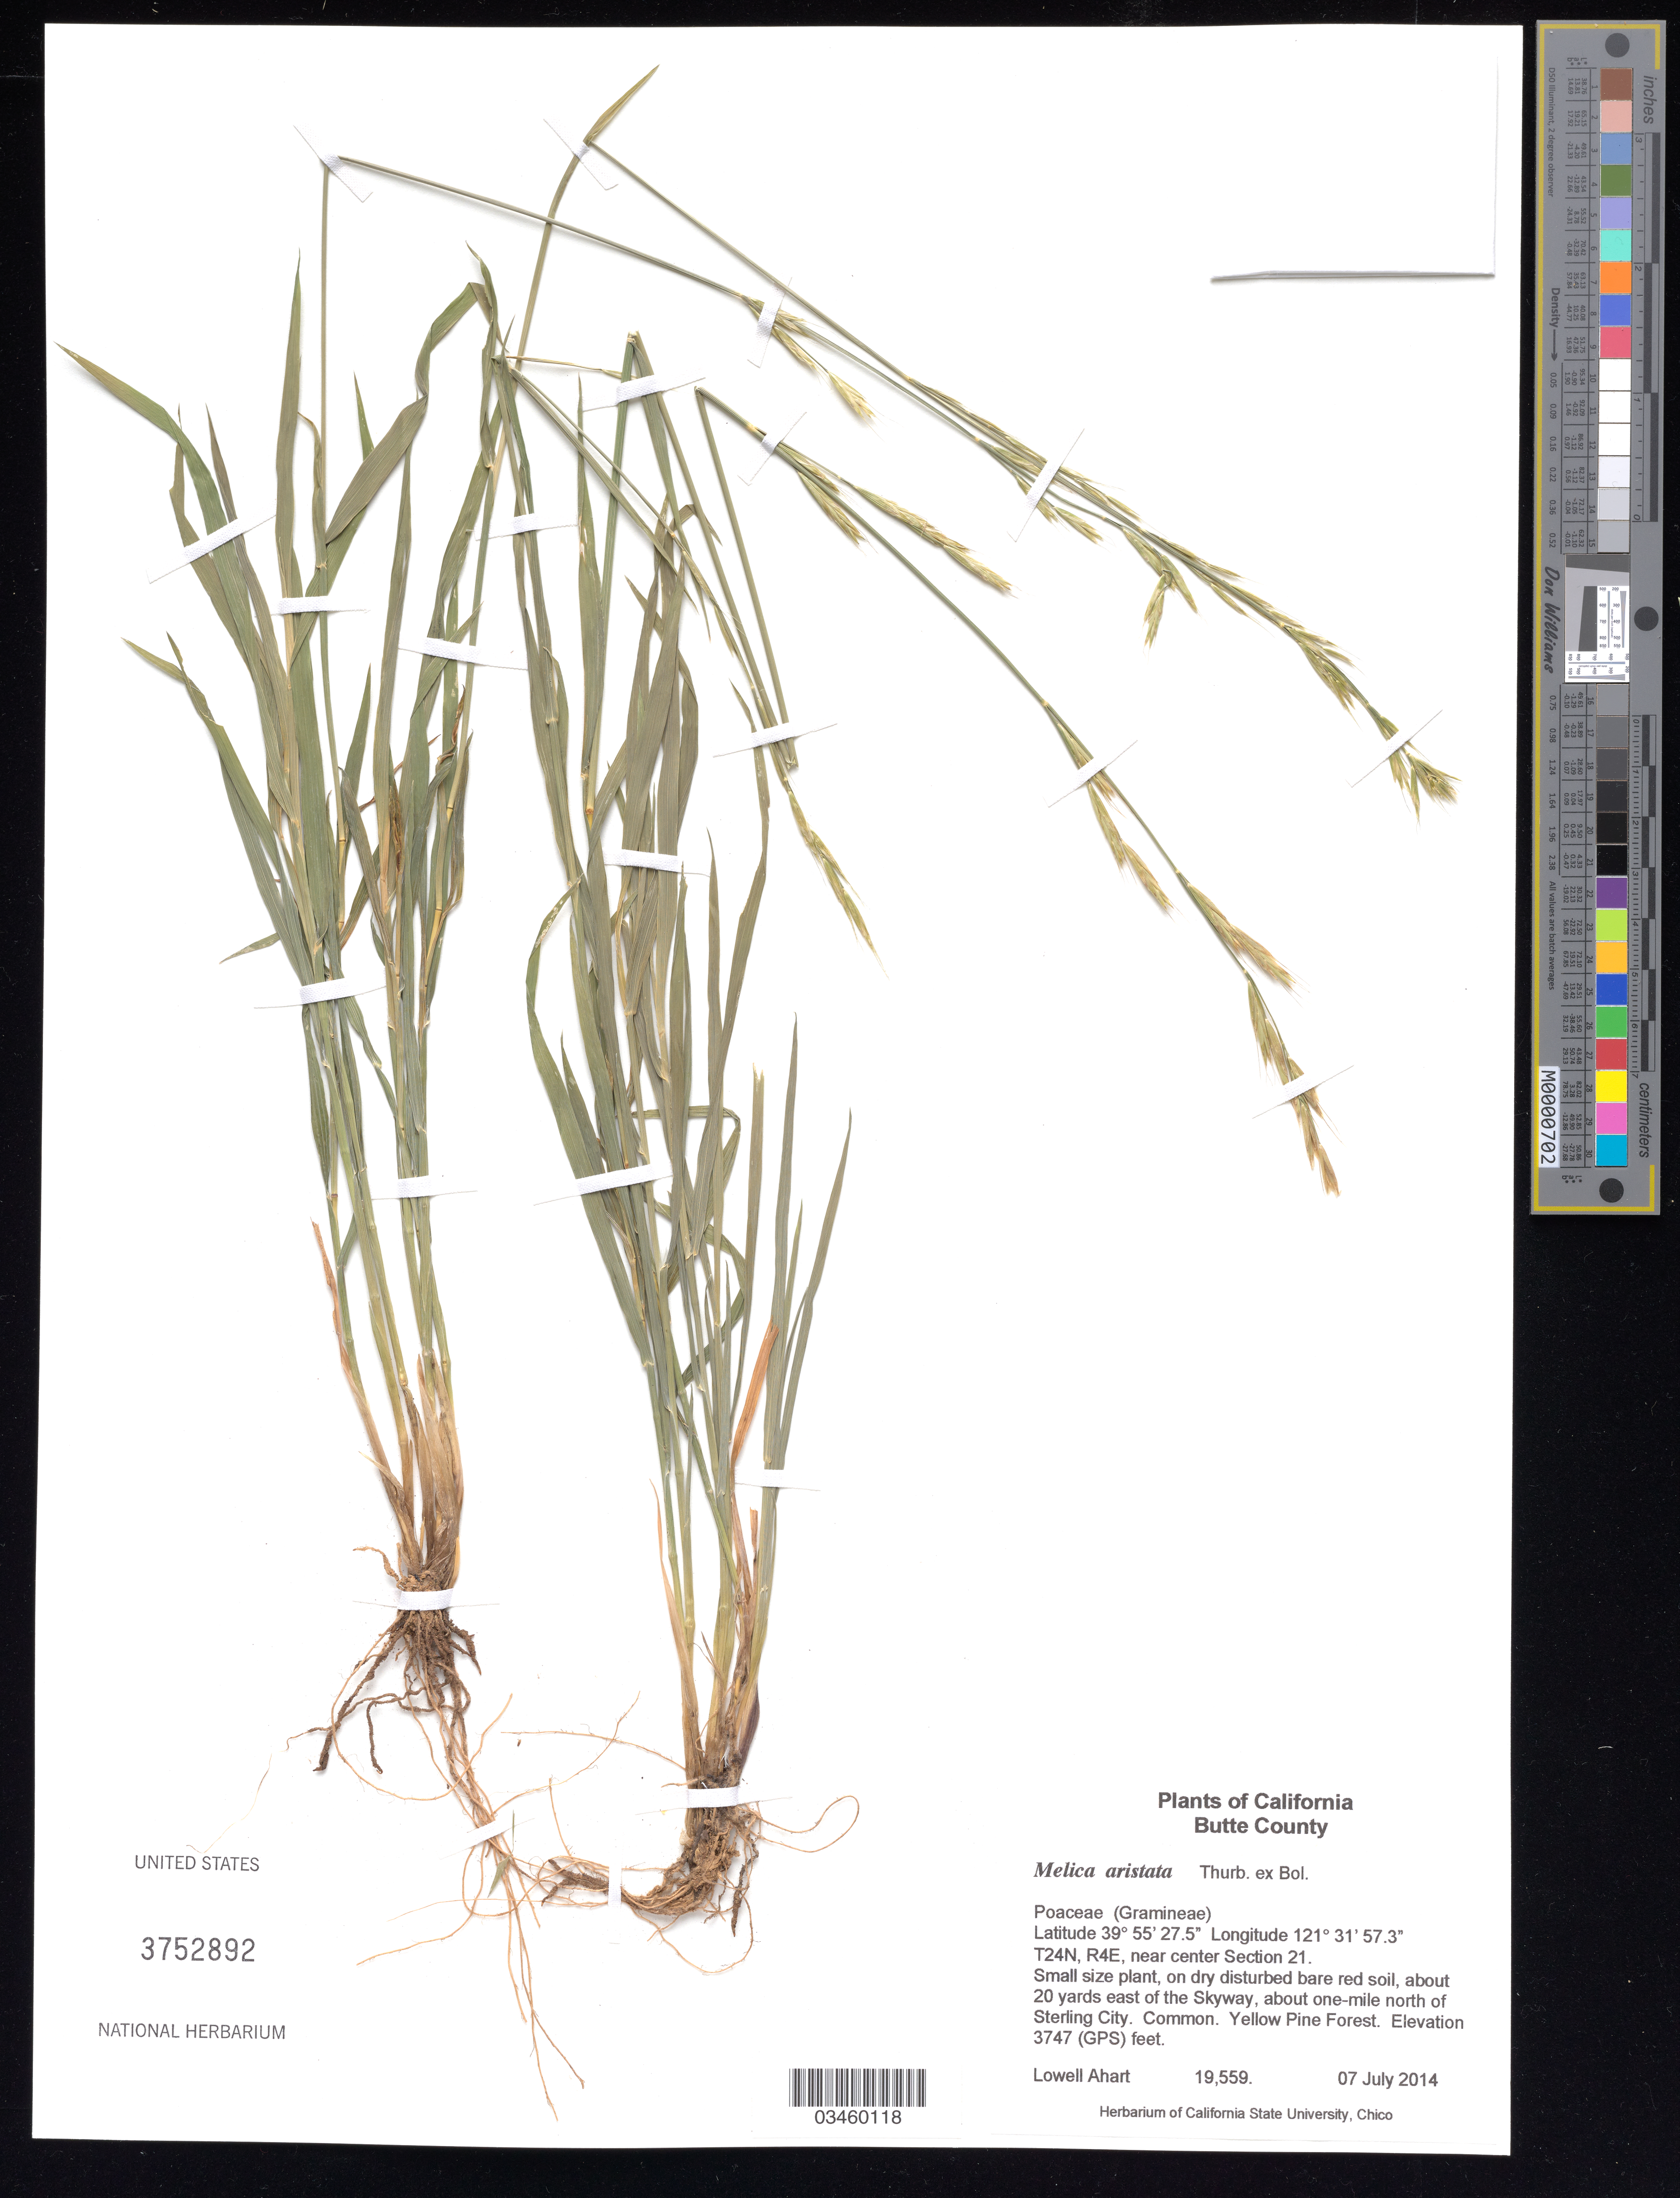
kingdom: Plantae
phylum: Tracheophyta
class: Liliopsida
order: Poales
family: Poaceae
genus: Melica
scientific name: Melica aristata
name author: Thurb. ex Bol.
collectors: L. Ahart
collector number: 19559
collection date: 2014-07-07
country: United States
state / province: California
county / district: Butte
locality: About 20 yards east of the Skyway, about one mile north of Sterling City.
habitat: Dry disturbed bare red soil. Yellow Pine Forest.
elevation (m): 1142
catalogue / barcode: US 3752892